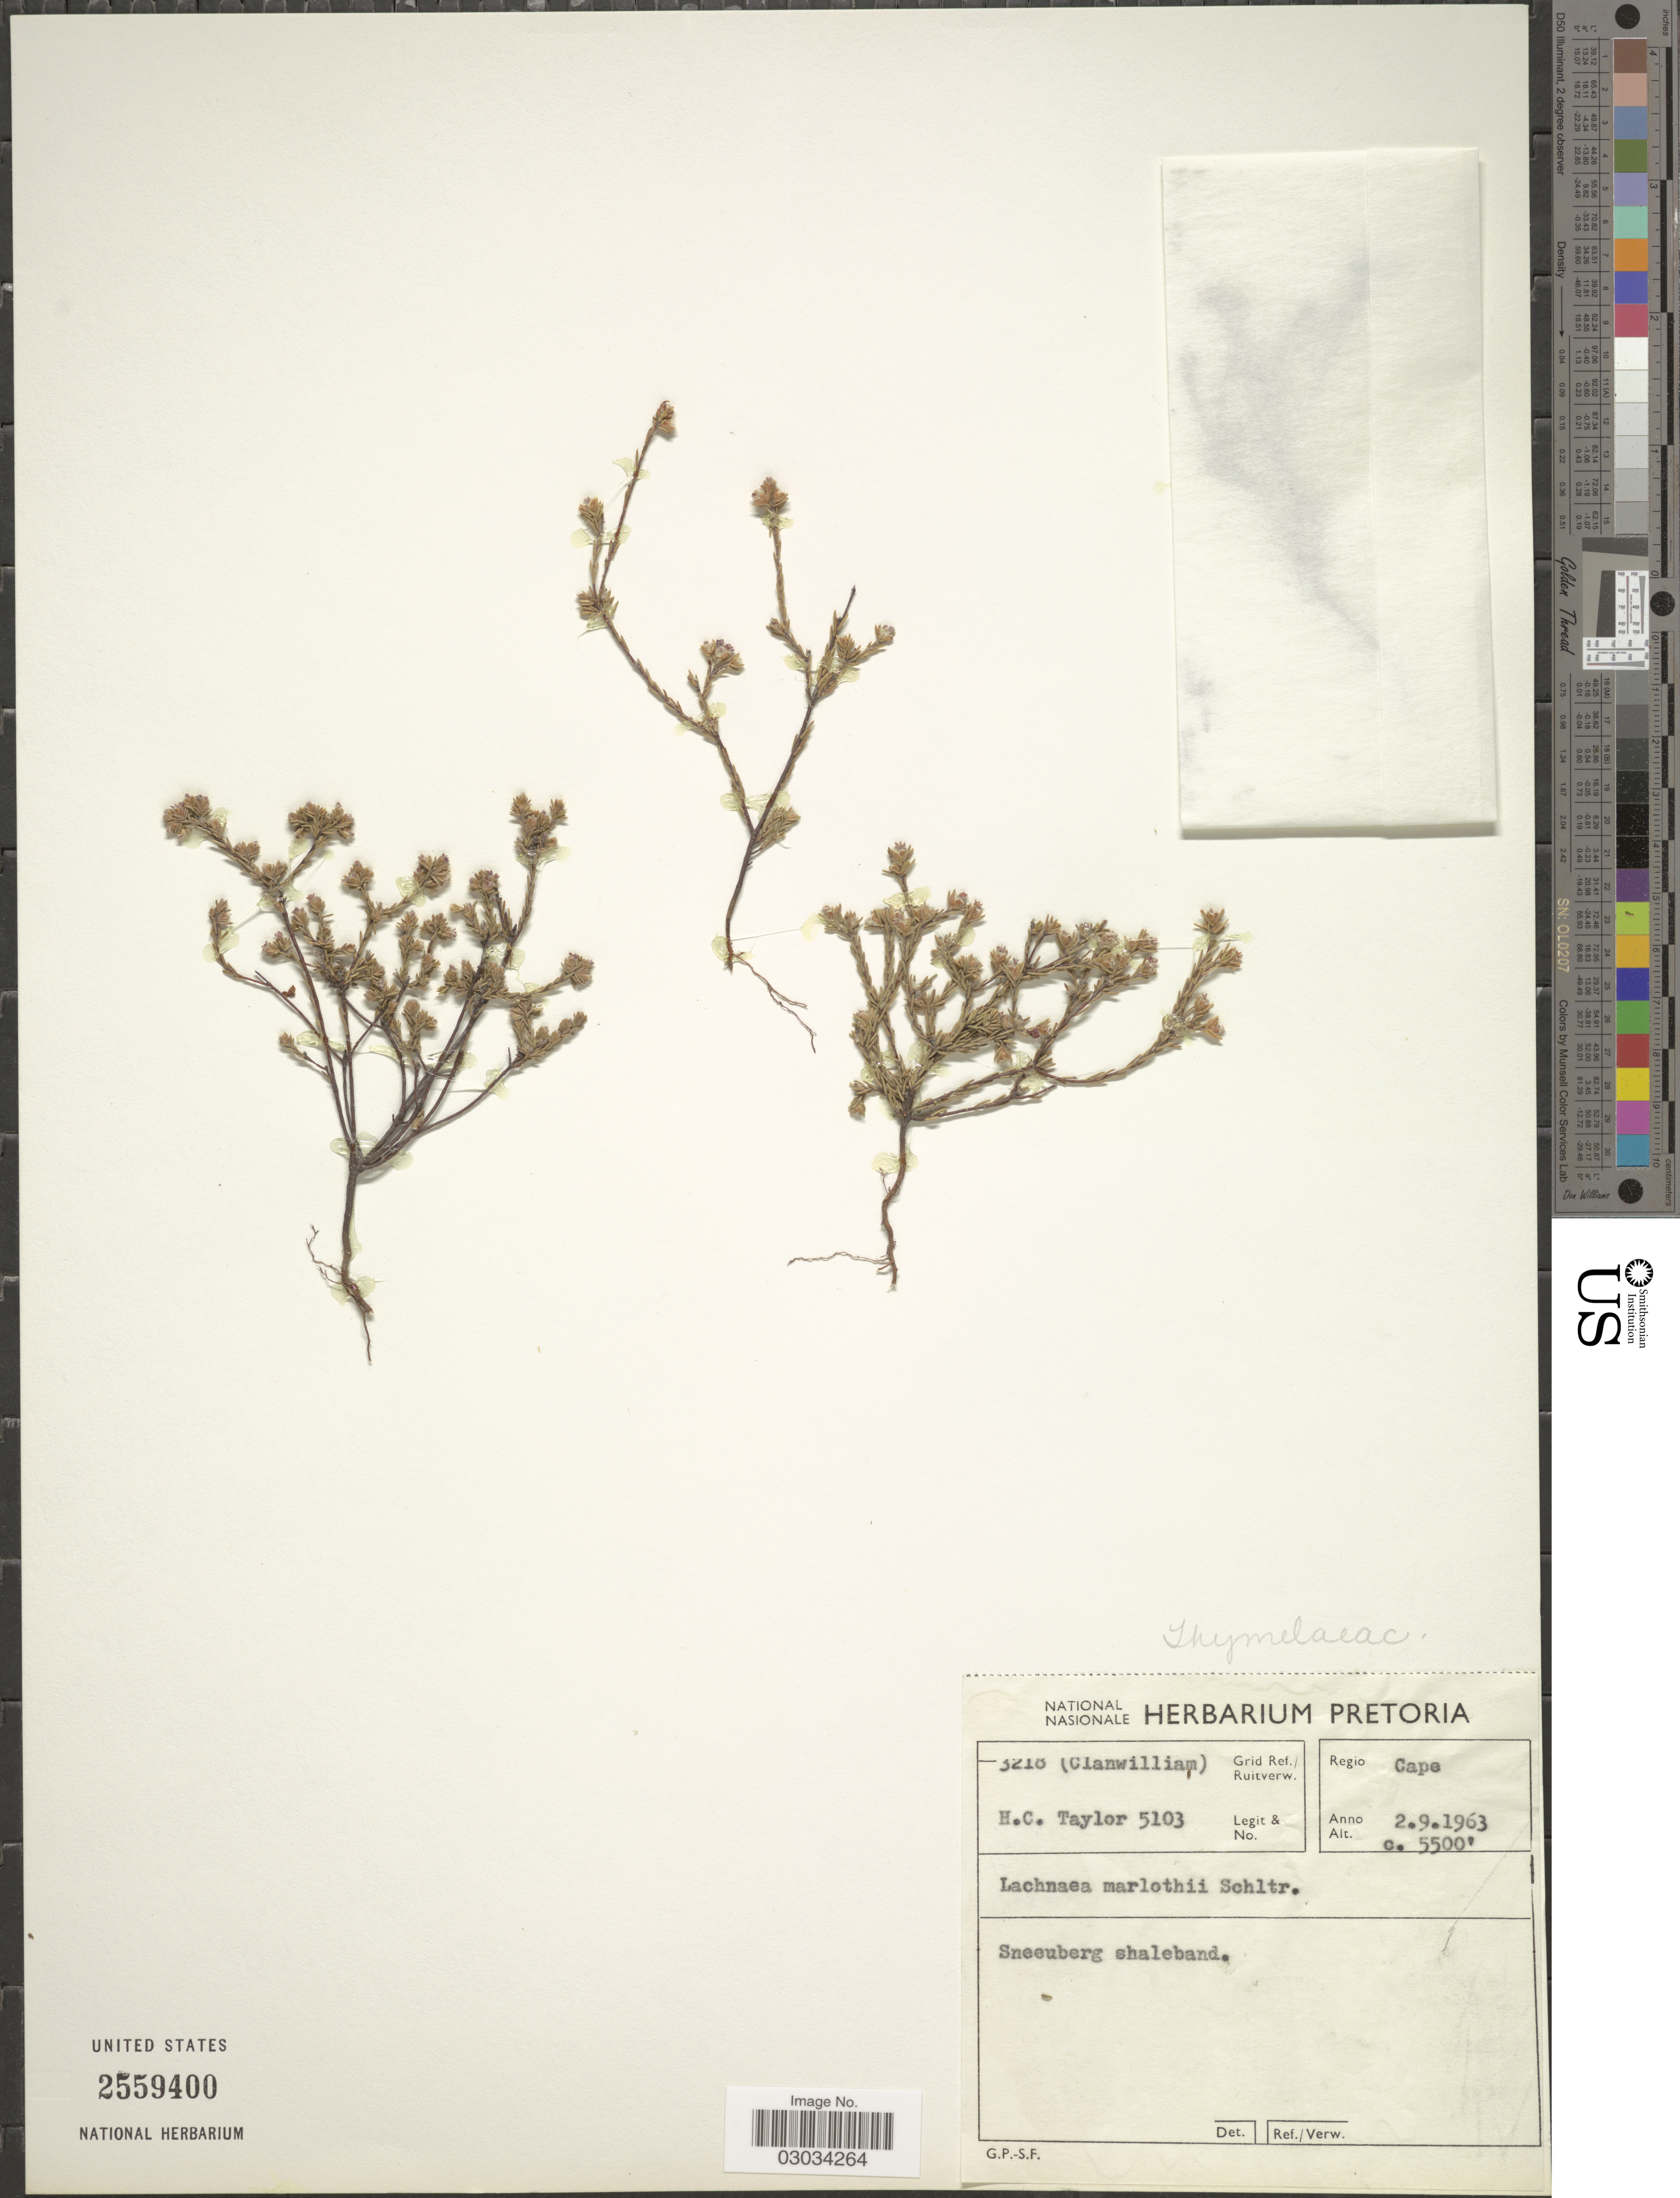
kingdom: Plantae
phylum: Tracheophyta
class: Magnoliopsida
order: Malvales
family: Thymelaeaceae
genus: Lachnaea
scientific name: Lachnaea marlothii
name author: Schltr.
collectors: H. Taylor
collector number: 5103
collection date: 1963-09-02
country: South Africa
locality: Regio Cape. Grid Ref./ Ruitverw. 3218 (Glanwilliam). Sneeuberg shaleband.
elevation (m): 1676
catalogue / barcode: US 2559400